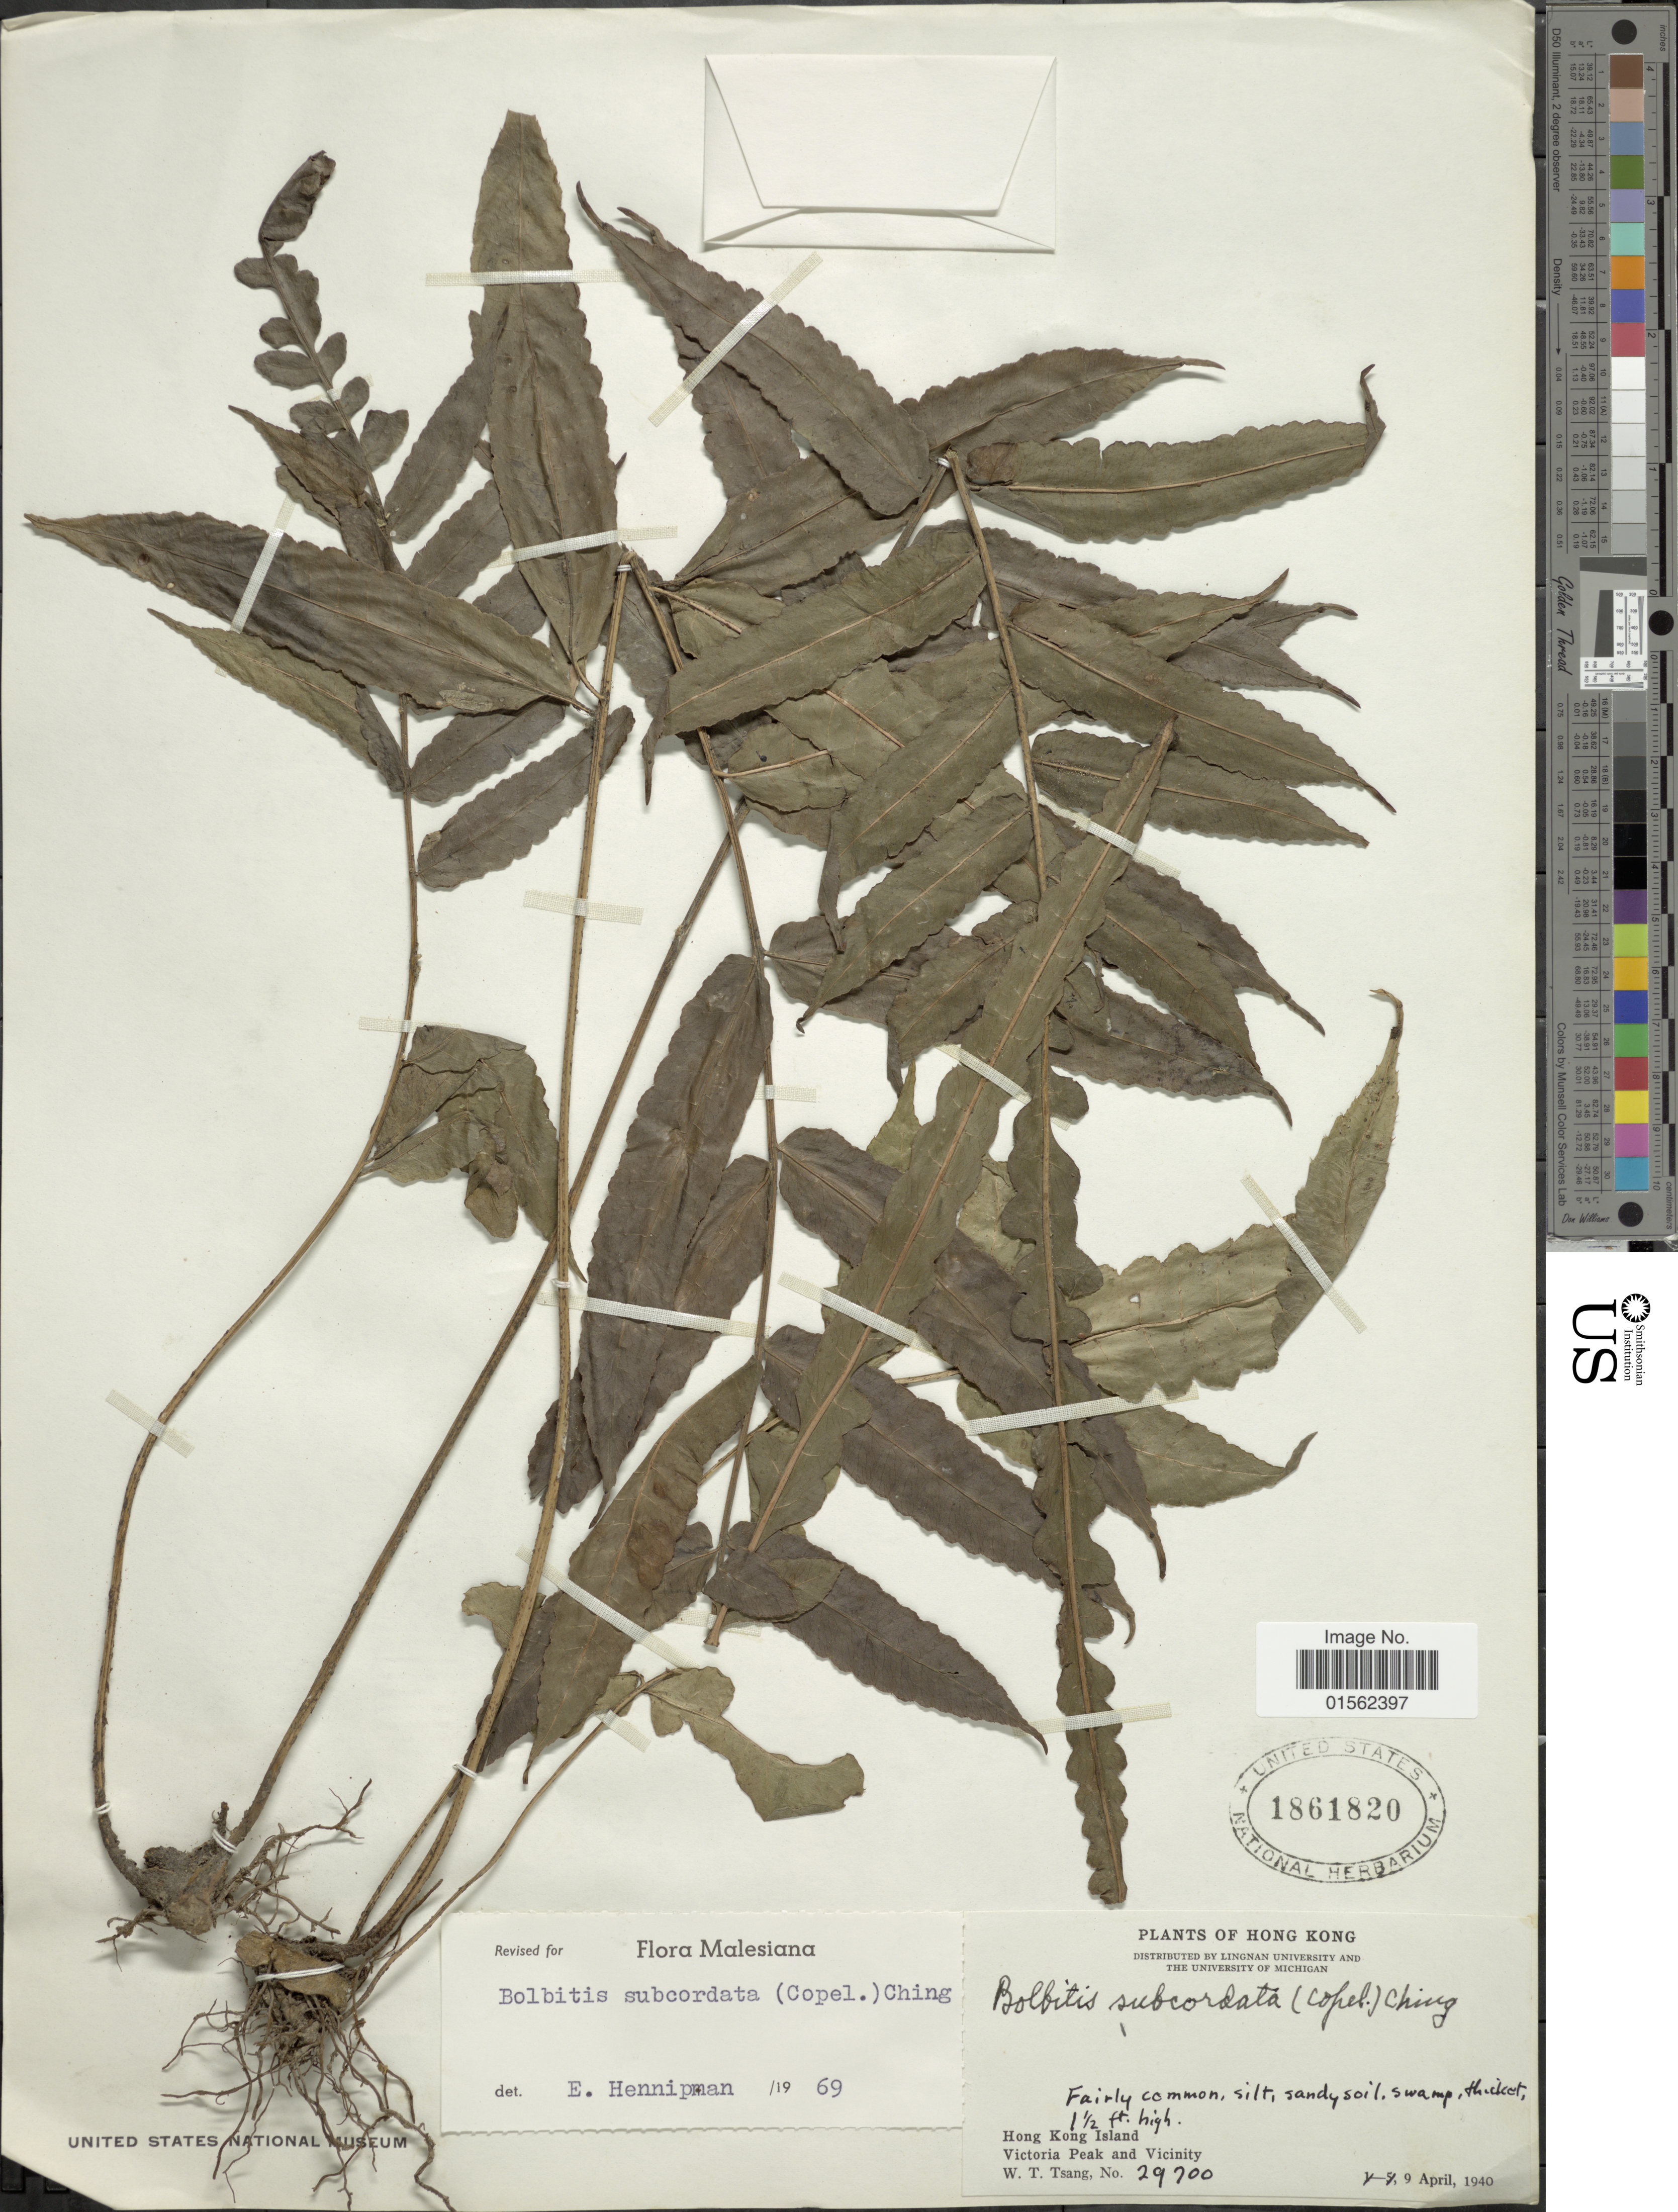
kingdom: Plantae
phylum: Tracheophyta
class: Polypodiopsida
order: Polypodiales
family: Dryopteridaceae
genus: Bolbitis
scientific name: Bolbitis subcordata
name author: (Copel.) Ching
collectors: W. T. Tsang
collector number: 29700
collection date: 1940-04-09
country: China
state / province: Hong Kong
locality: Hong Kong Island, Victoria Peak and Vicinity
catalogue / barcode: US 1861820